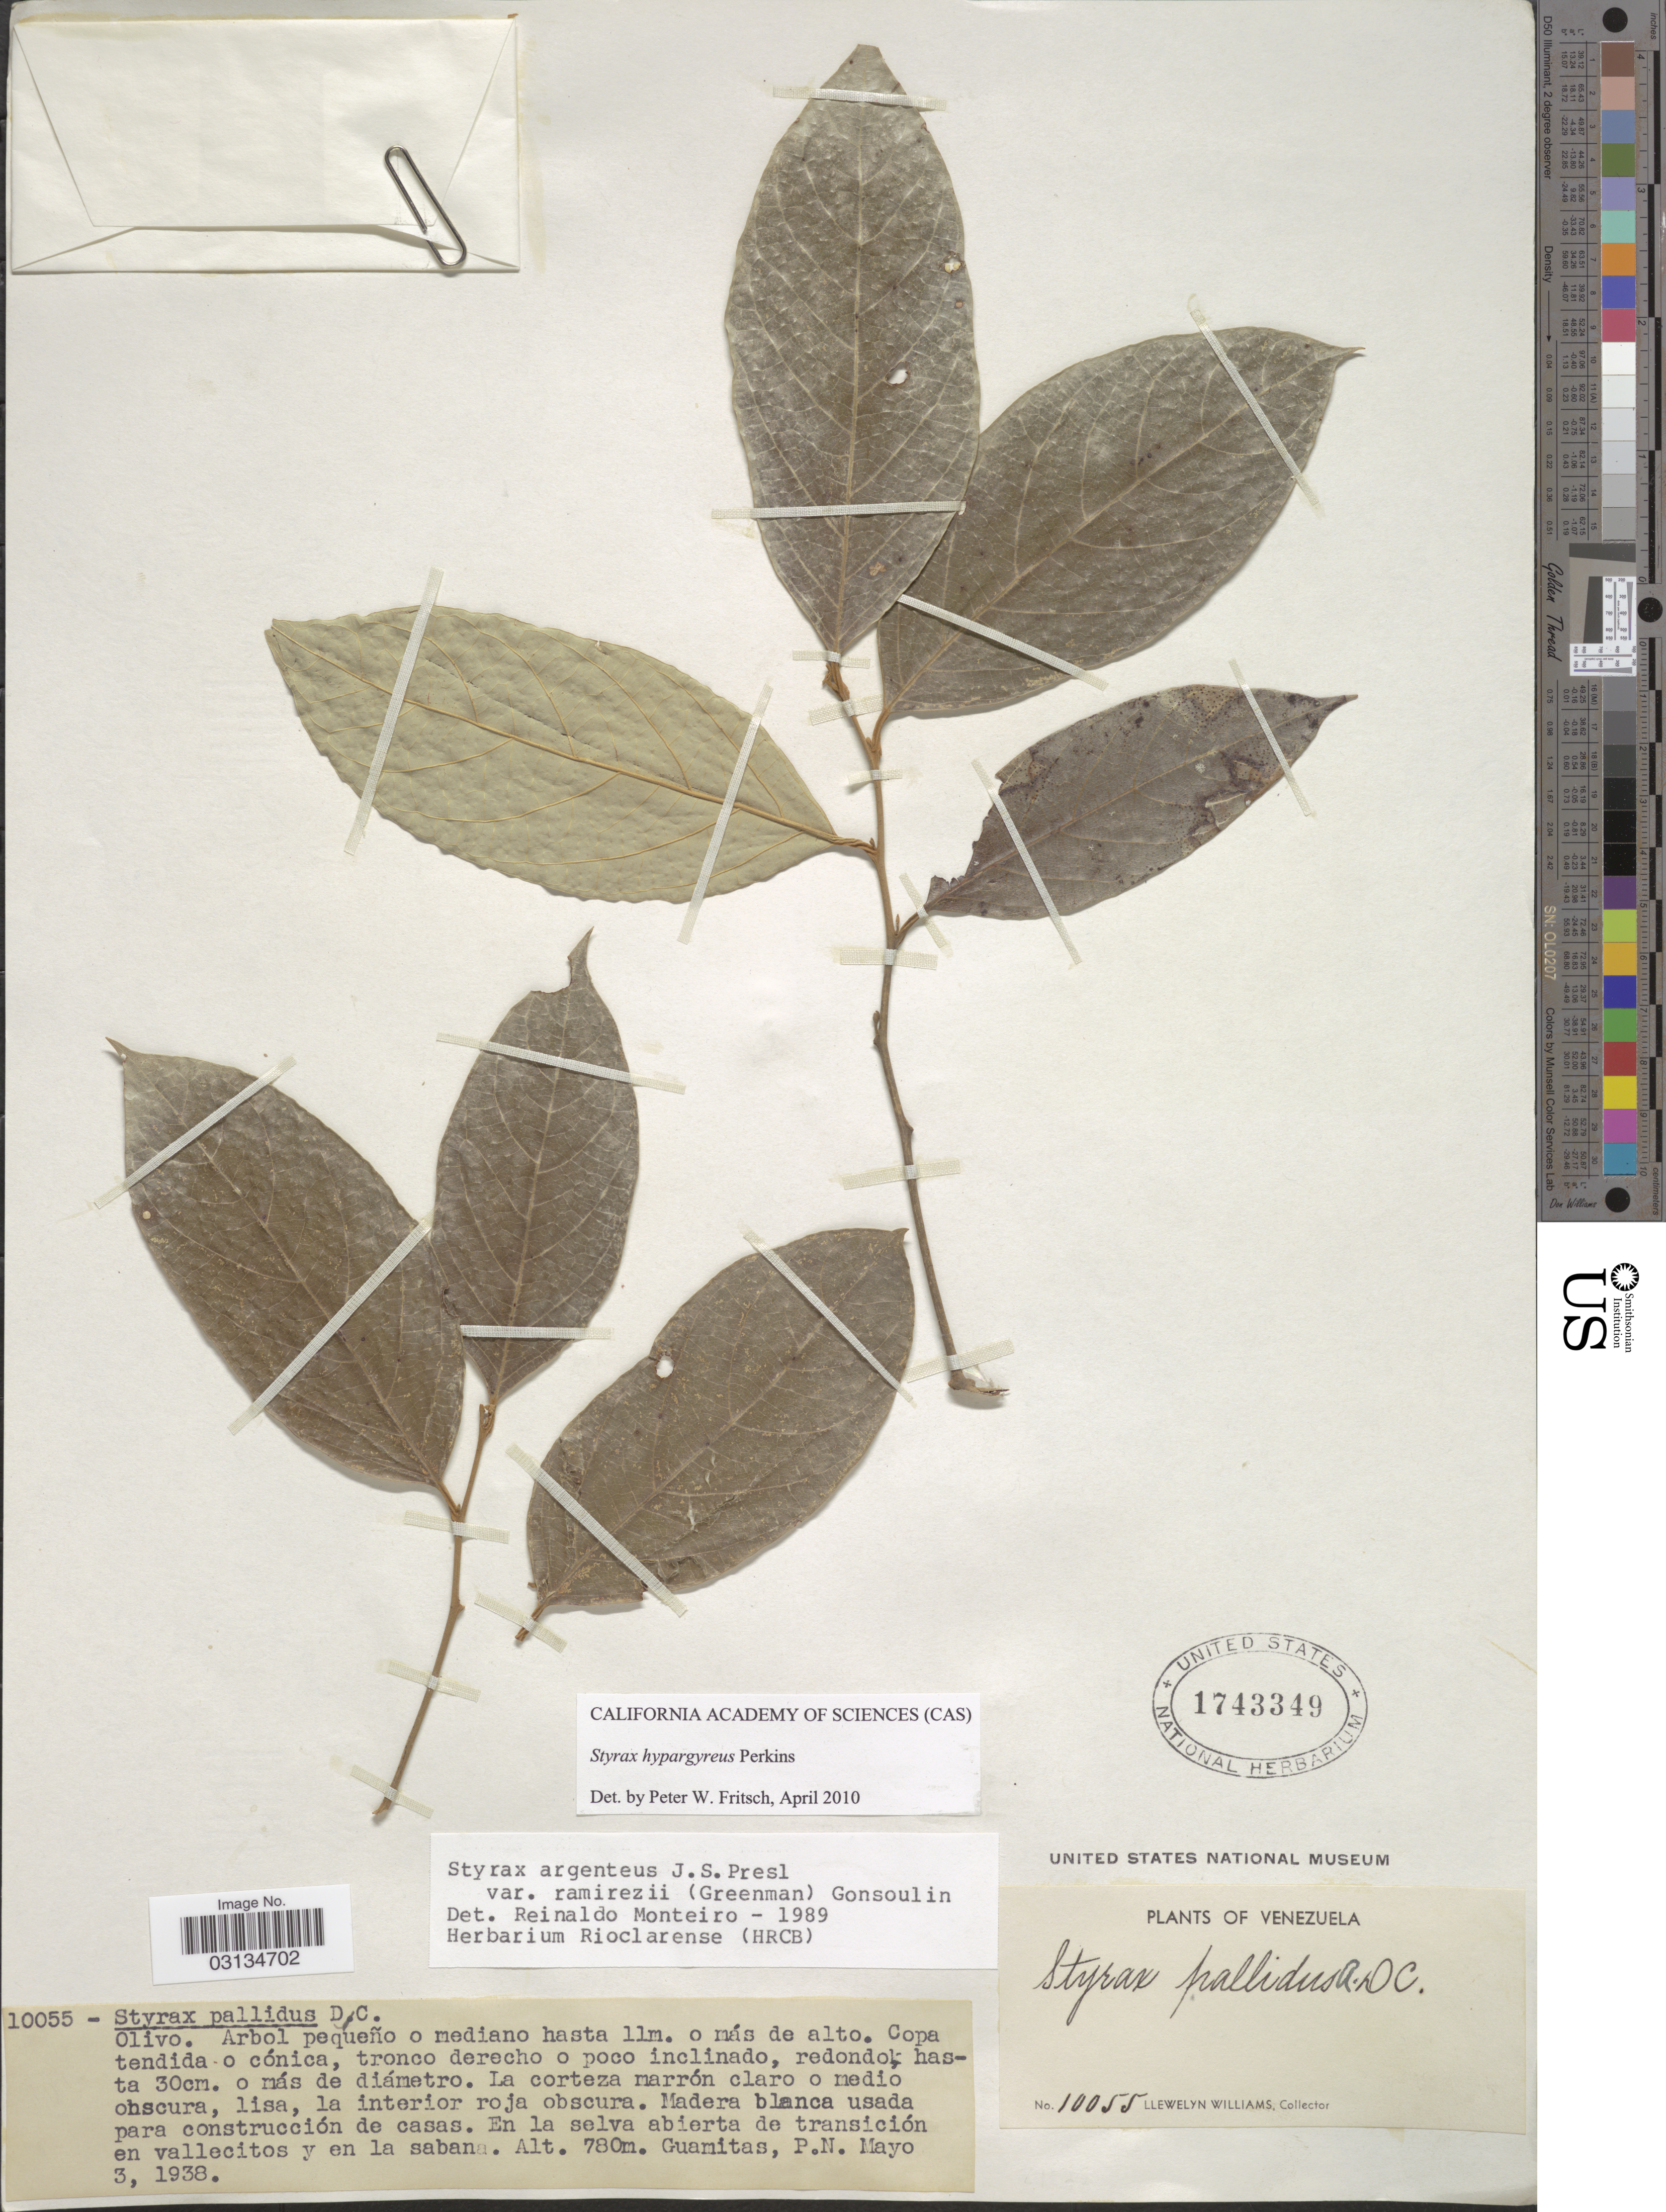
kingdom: Plantae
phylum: Tracheophyta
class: Magnoliopsida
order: Ericales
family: Styracaceae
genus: Styrax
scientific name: Styrax hypargyreus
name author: Perkins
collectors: Ll. Williams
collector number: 10055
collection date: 1938-05-03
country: Venezuela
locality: Guamitas, P.N.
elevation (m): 780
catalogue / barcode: US 1743349